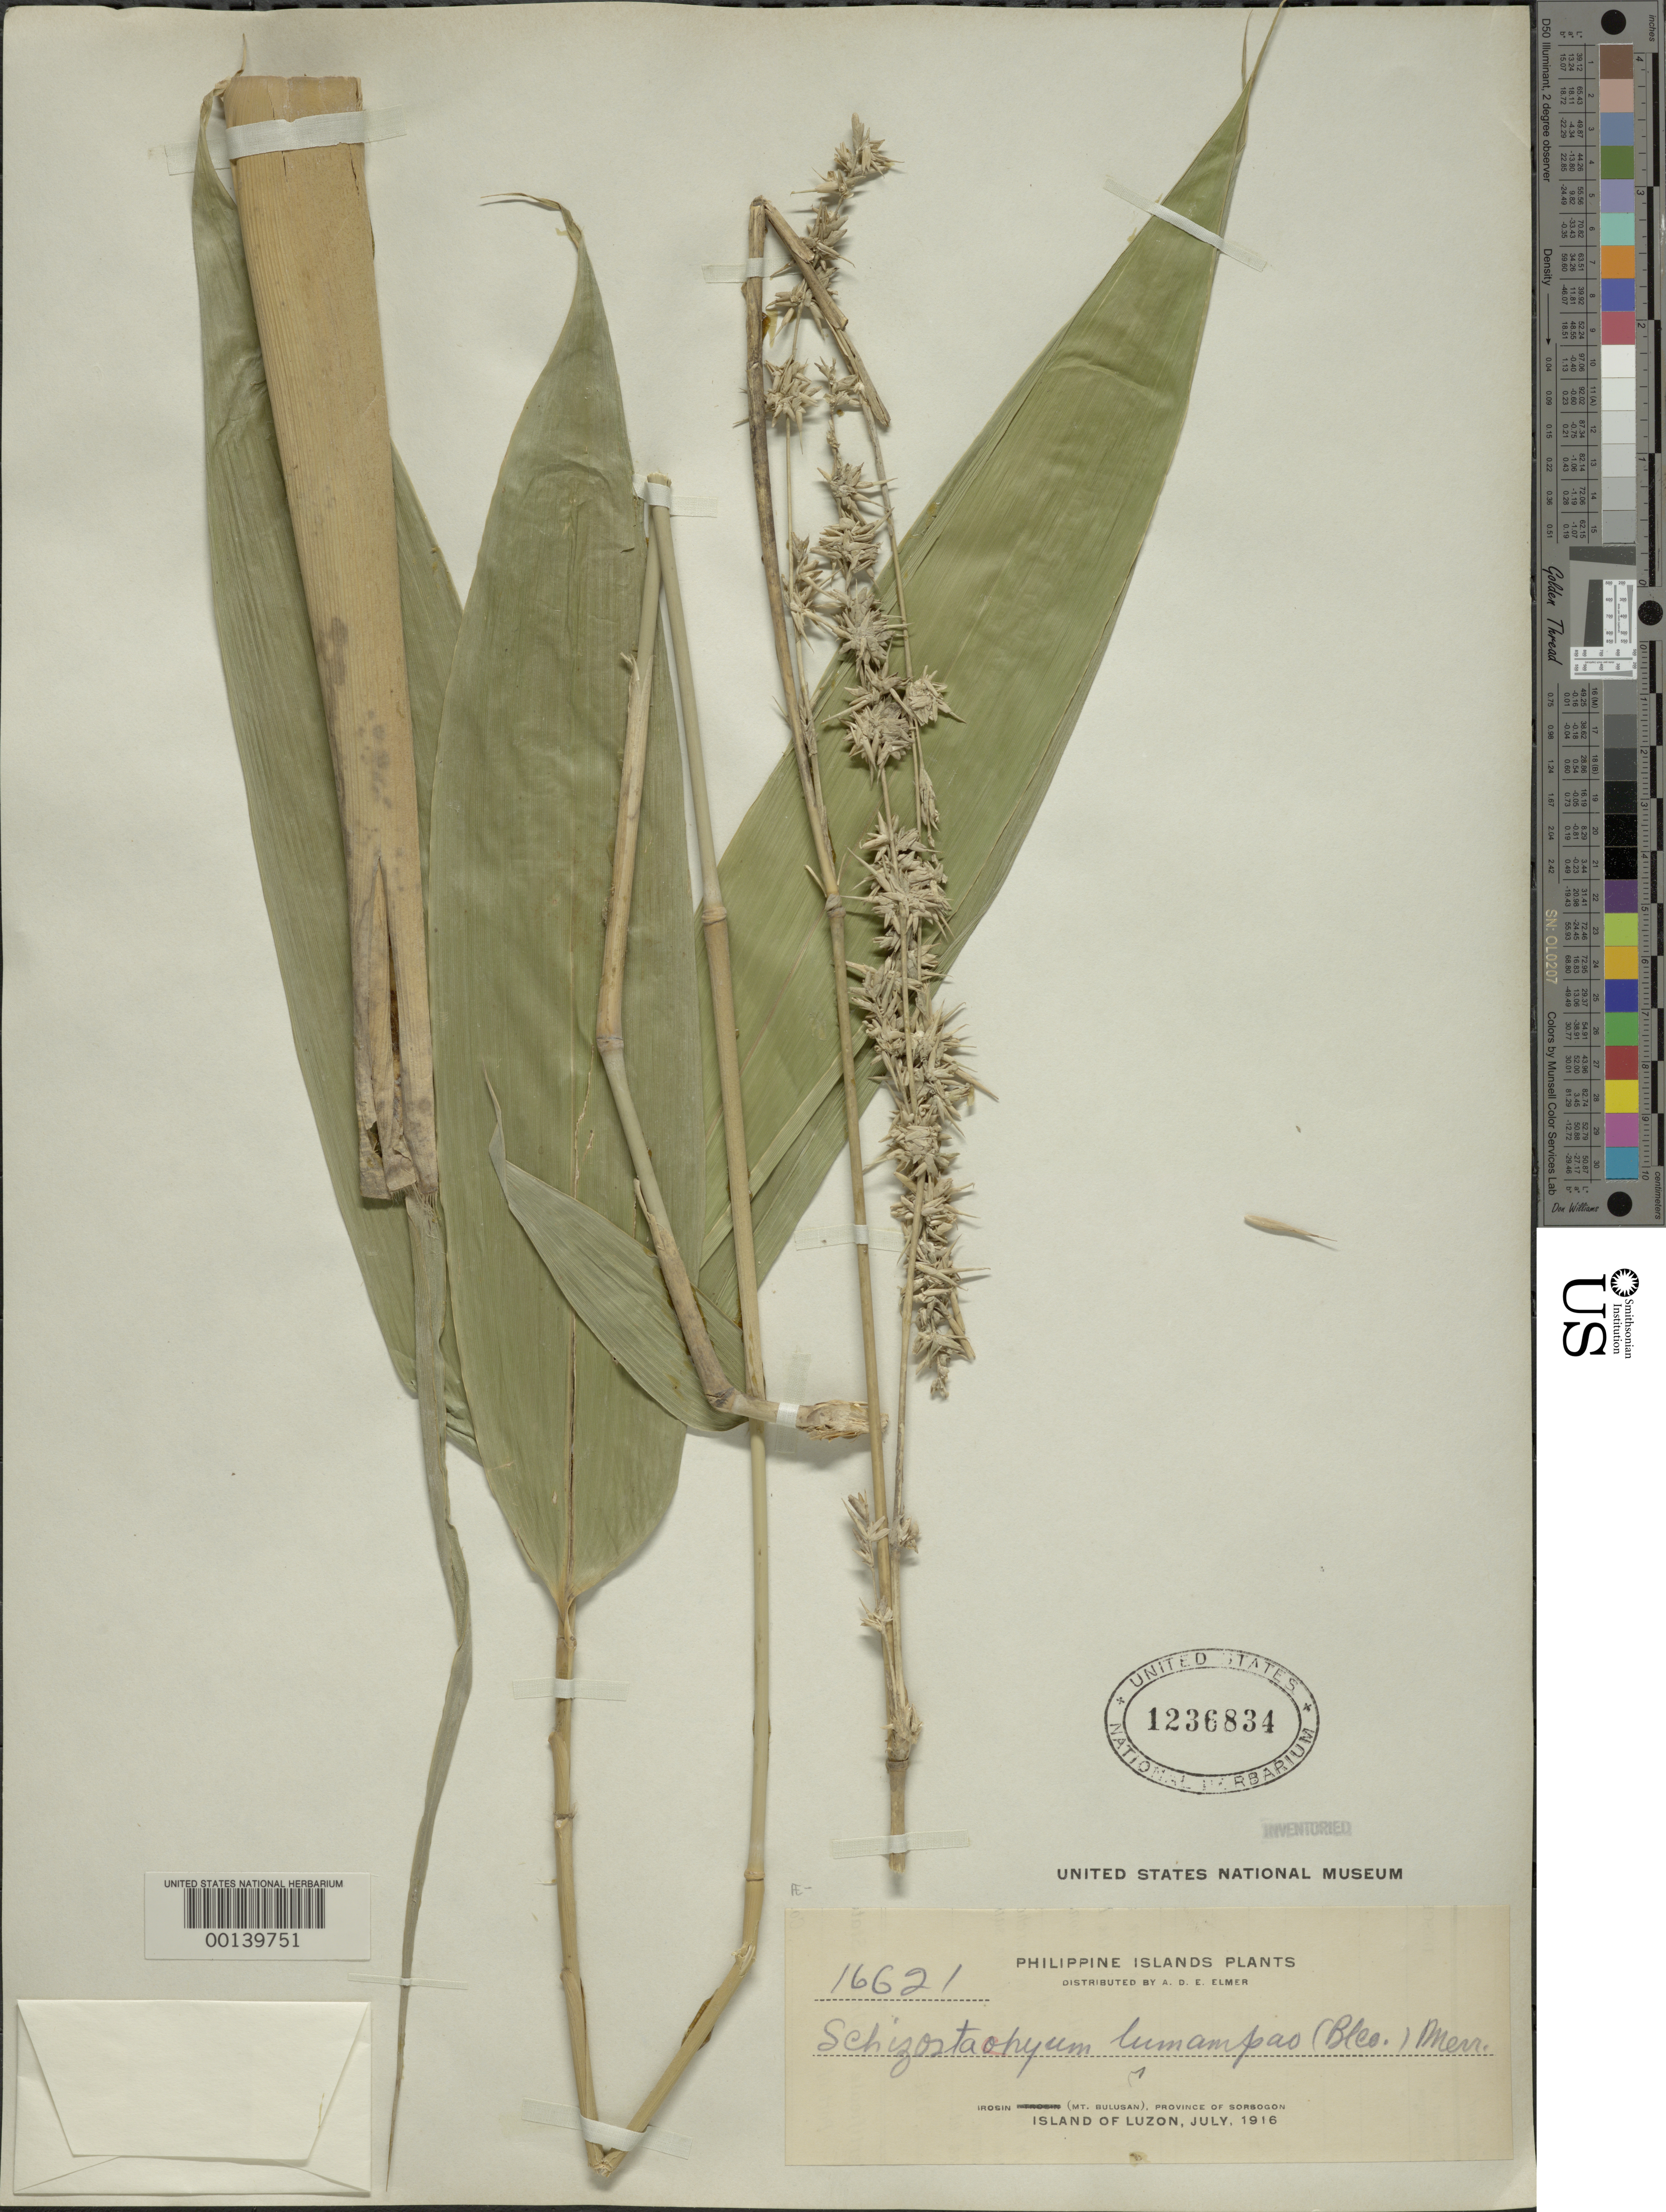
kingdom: Plantae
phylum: Tracheophyta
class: Liliopsida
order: Poales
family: Poaceae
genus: Schizostachyum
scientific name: Schizostachyum lumampao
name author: (Blanco) Merr.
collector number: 16621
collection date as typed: Jul 1916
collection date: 1916-07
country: Philippines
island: Luzon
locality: Sorsogon, Irosin (Mt. Bulusan)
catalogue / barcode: US 1236834